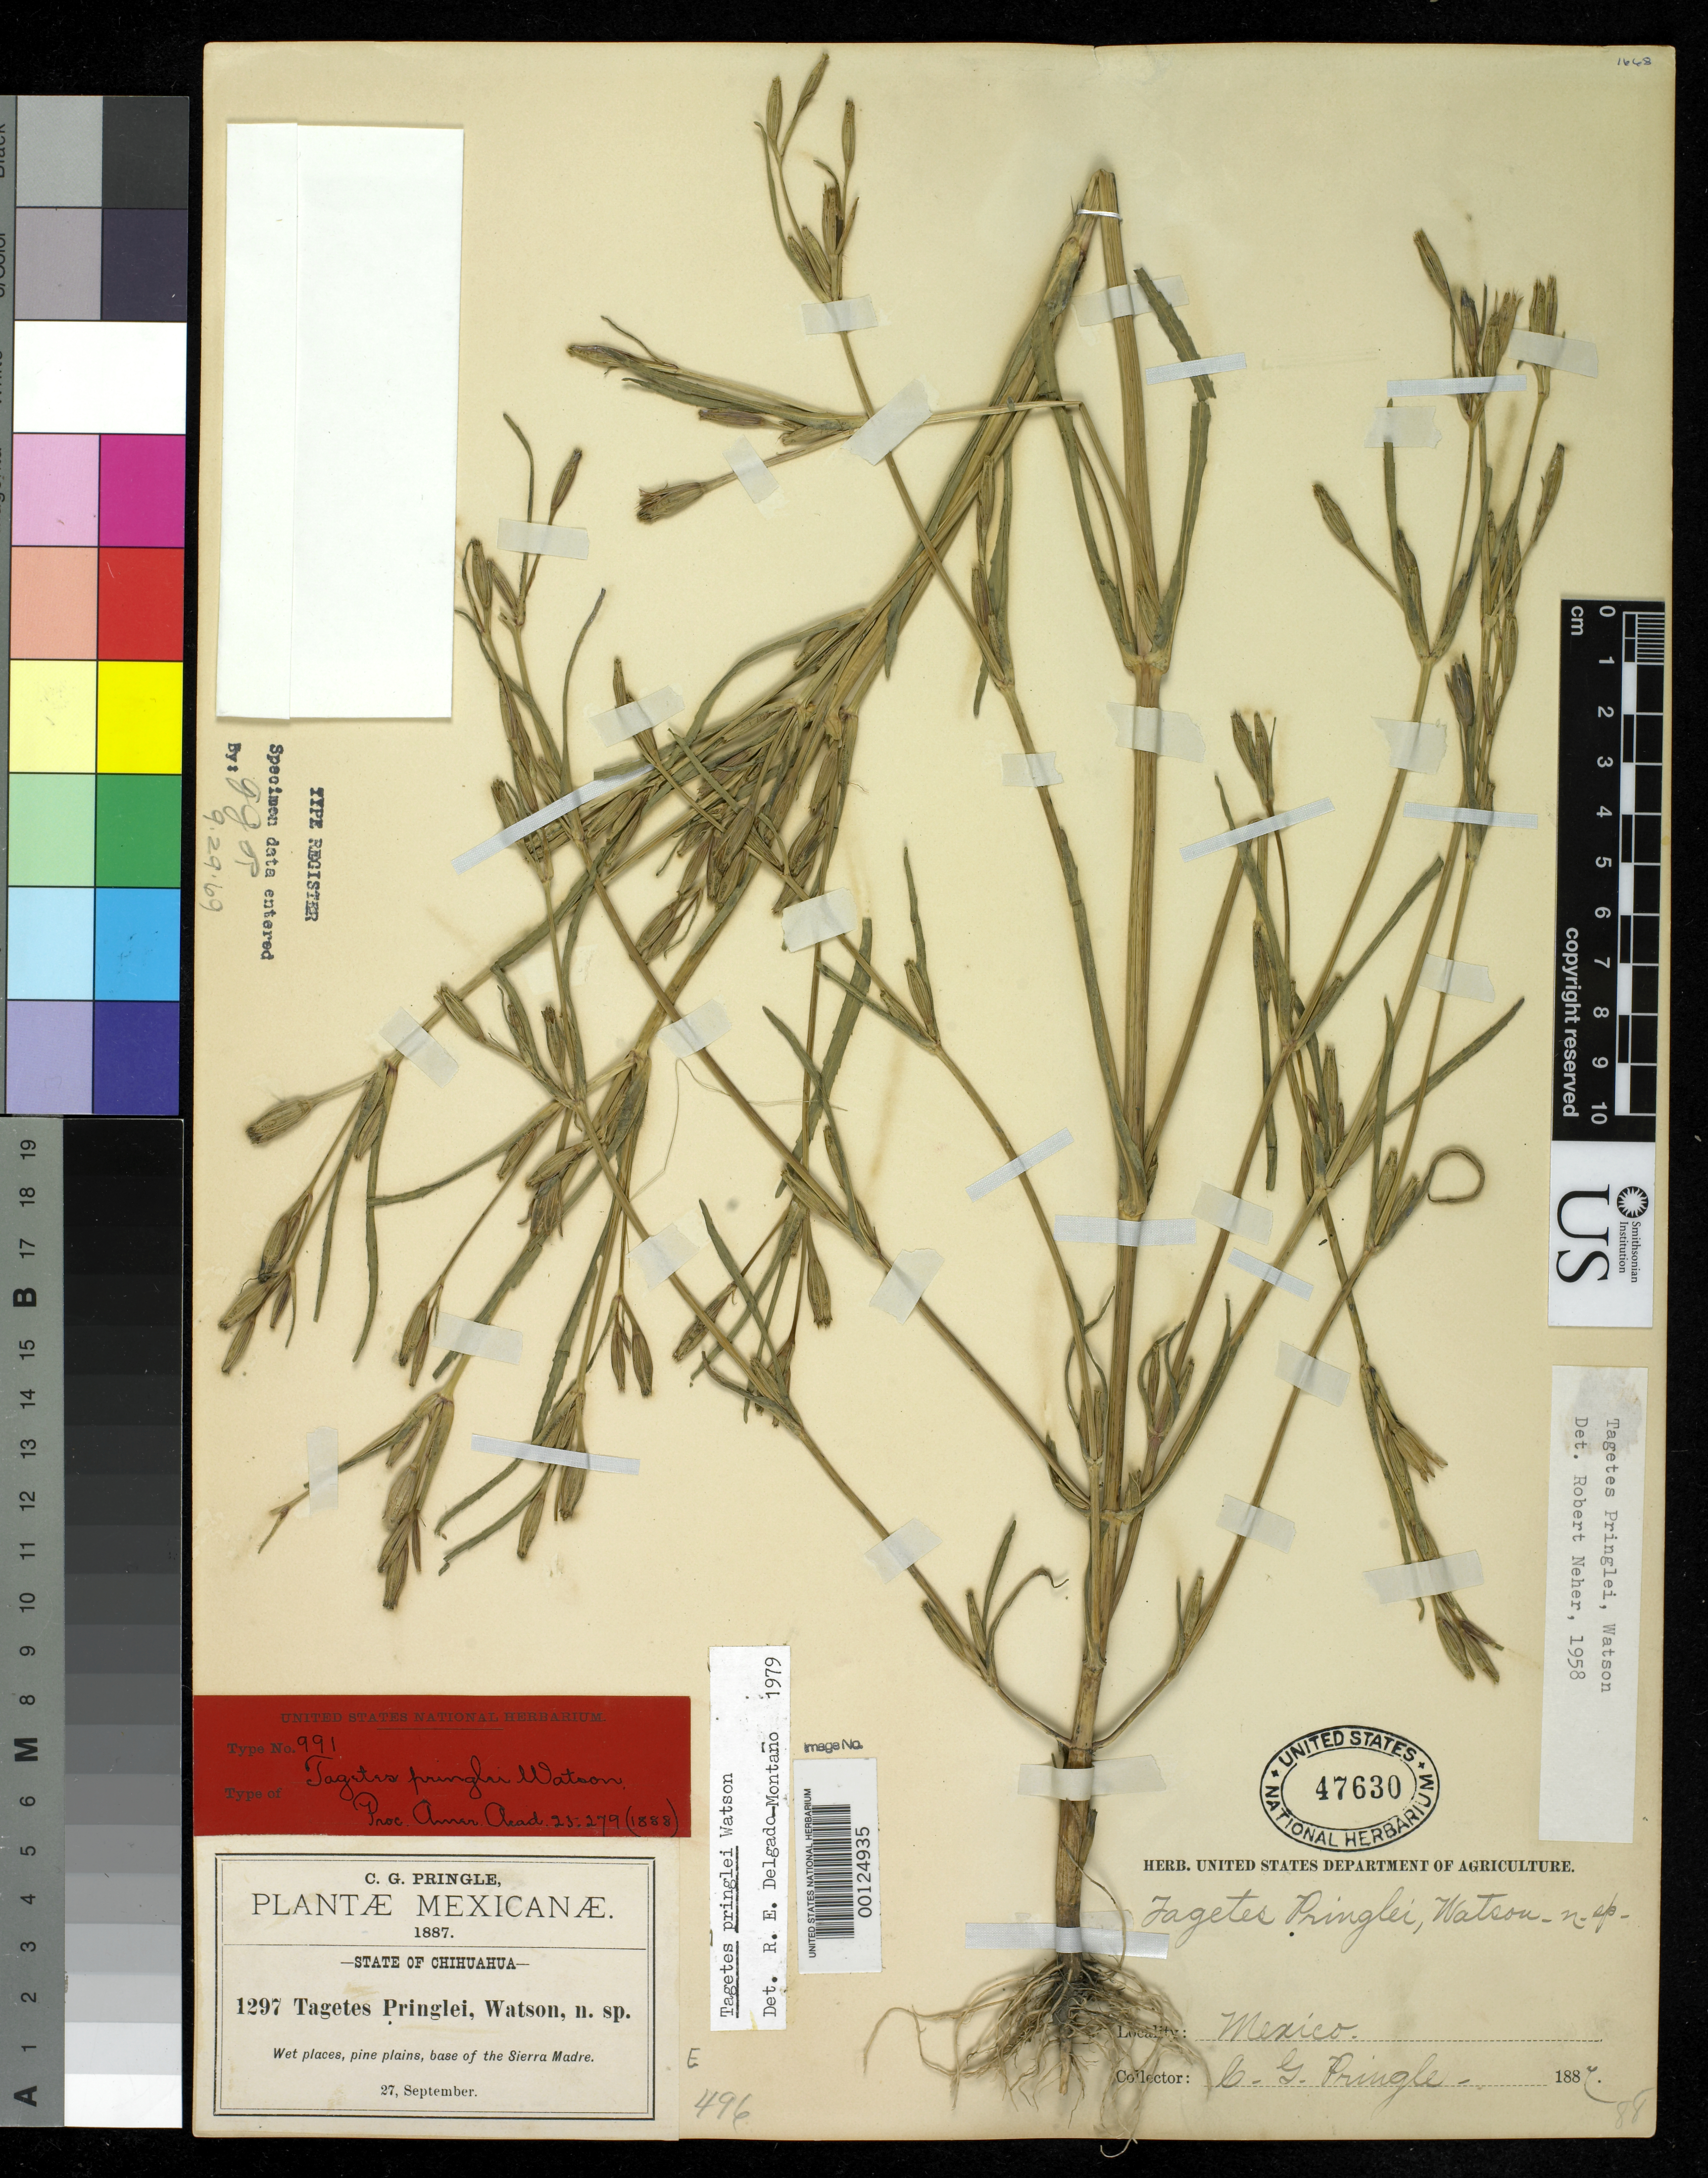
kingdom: Plantae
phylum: Tracheophyta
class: Magnoliopsida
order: Asterales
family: Asteraceae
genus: Tagetes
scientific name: Tagetes pringlei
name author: S. Watson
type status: Isotype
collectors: C. G. Pringle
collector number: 1297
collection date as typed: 27 Sep 1887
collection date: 1887-09-27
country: Mexico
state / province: Chihuahua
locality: Base of Sierra Madre.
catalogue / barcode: US 47630